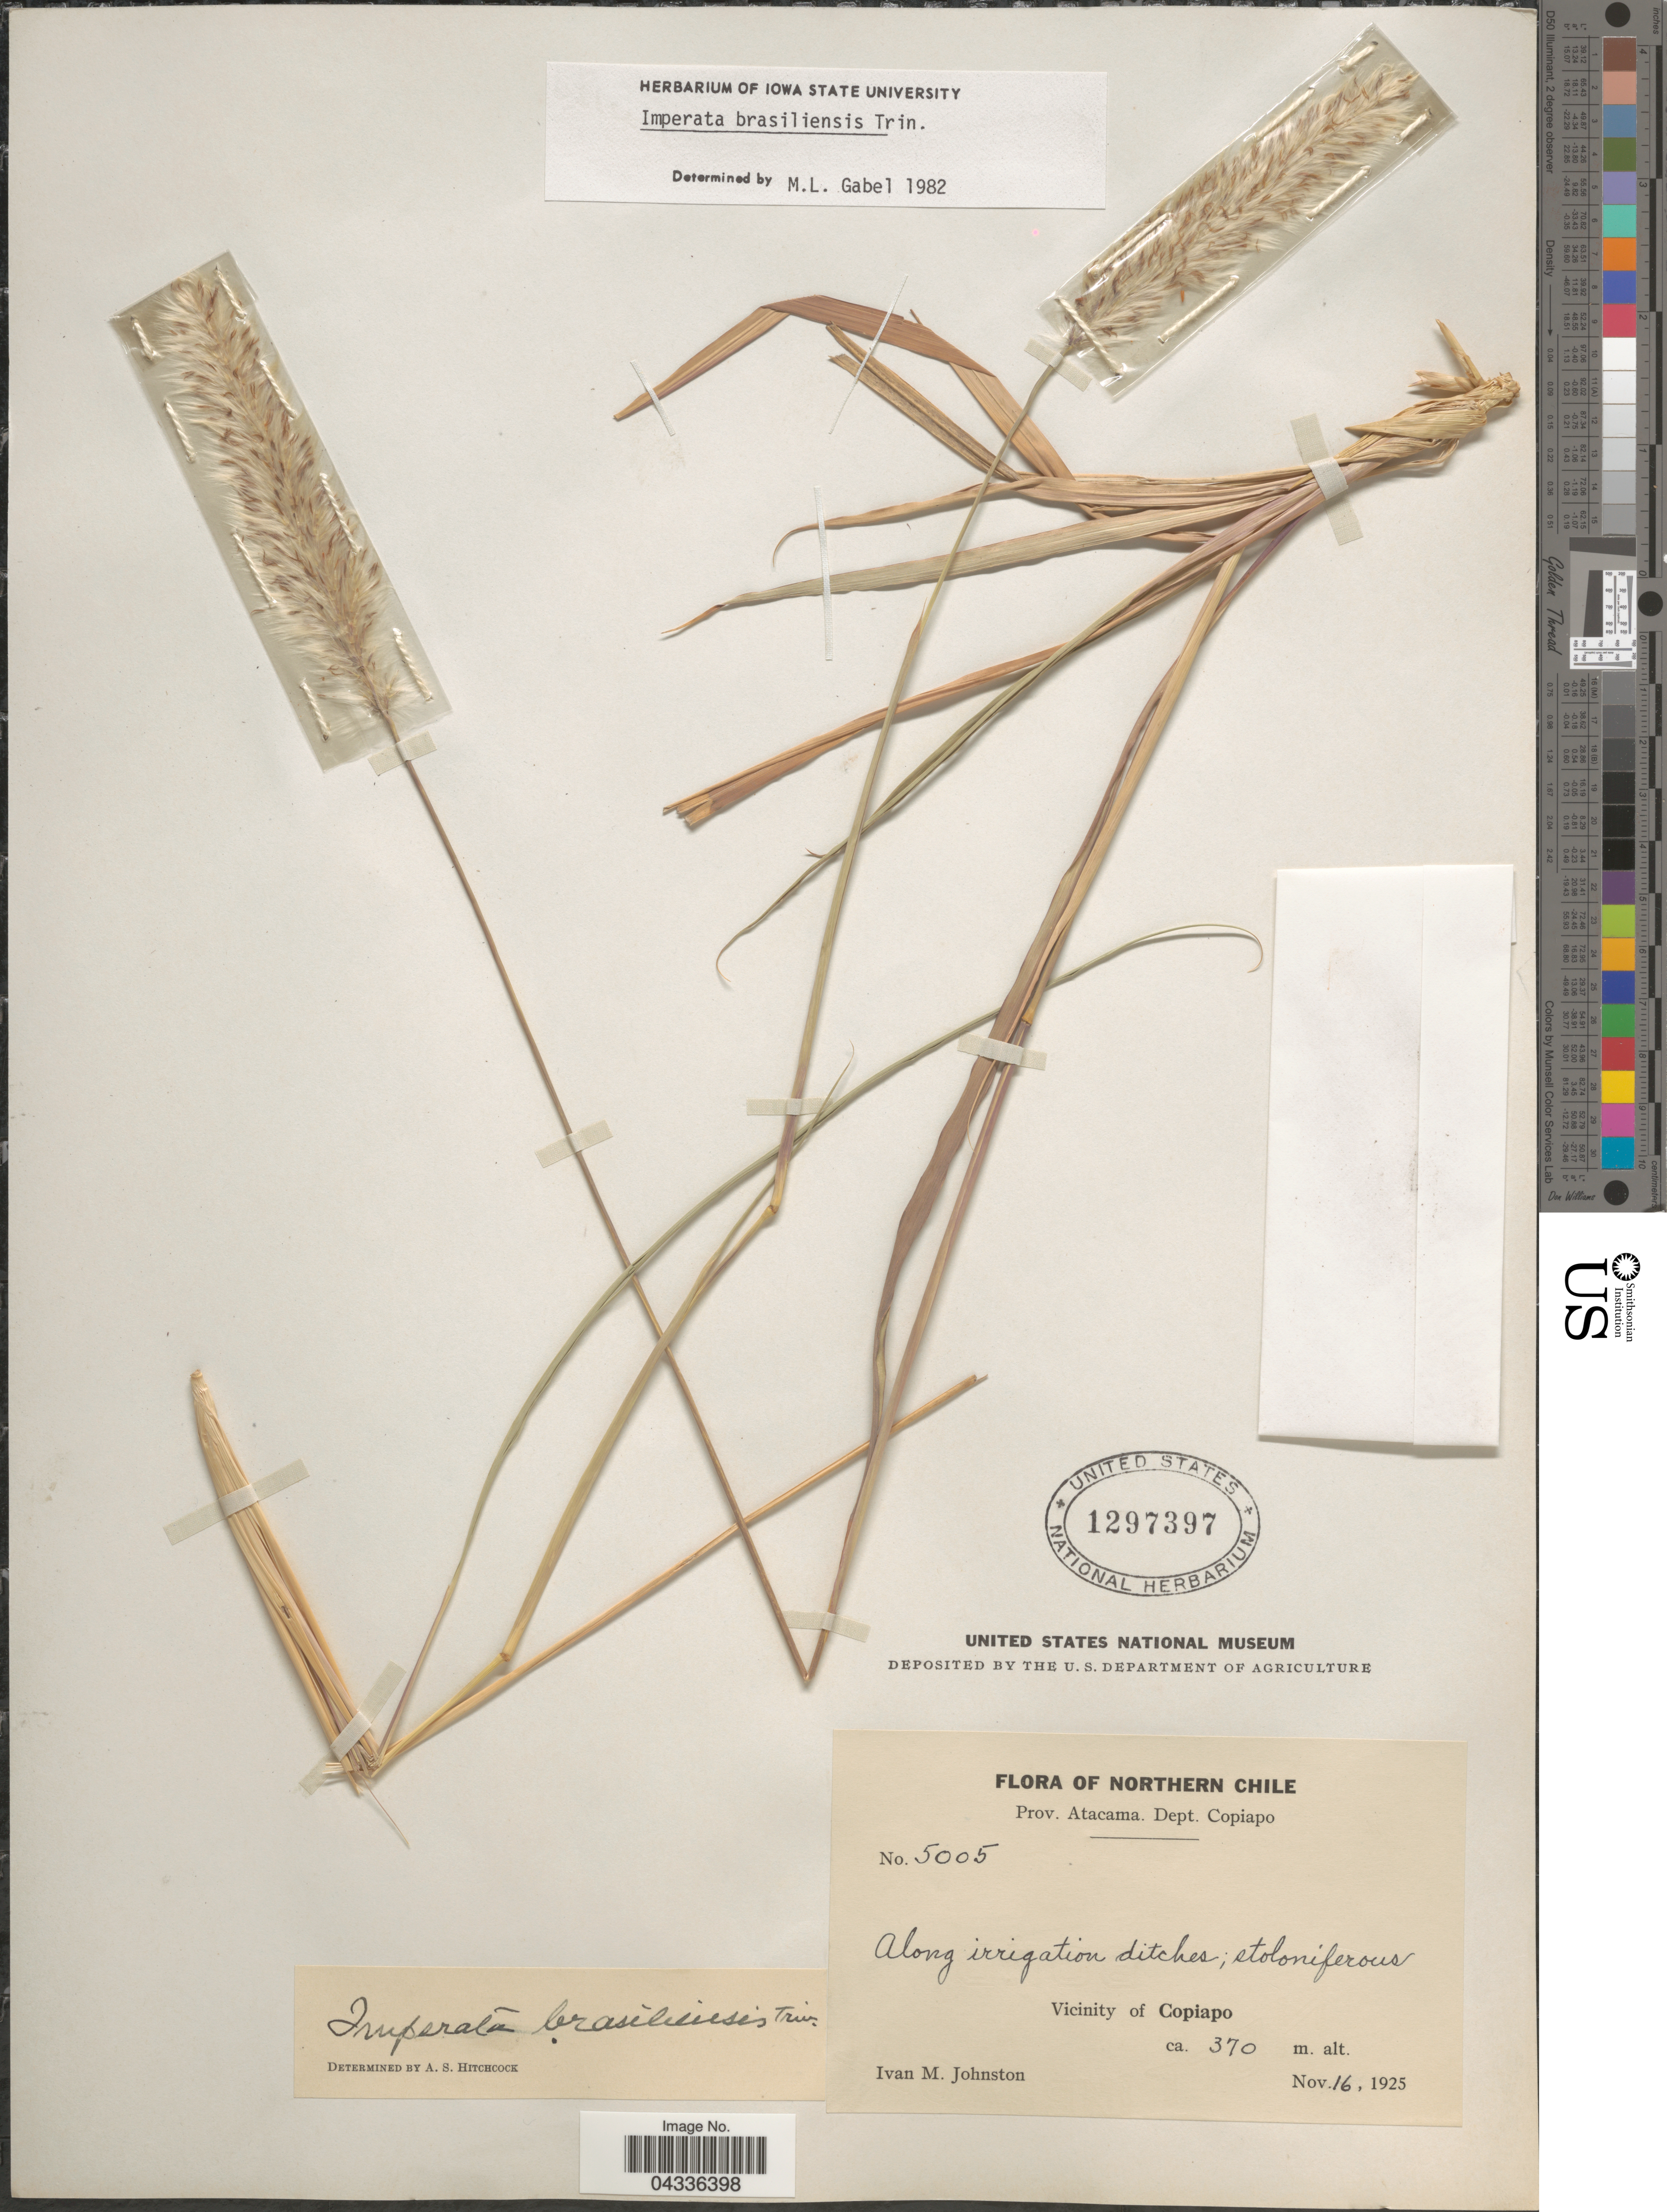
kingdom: Plantae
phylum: Tracheophyta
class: Liliopsida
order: Poales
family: Poaceae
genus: Imperata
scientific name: Imperata brasiliensis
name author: Trin.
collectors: I.M. Johnston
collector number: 5005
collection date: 1925-11-16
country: Chile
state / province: Atacama (III)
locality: Northern Chile. Atacama. Dept. Copiapo. Vicinity of Copiapo.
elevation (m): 370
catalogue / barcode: US 1297397